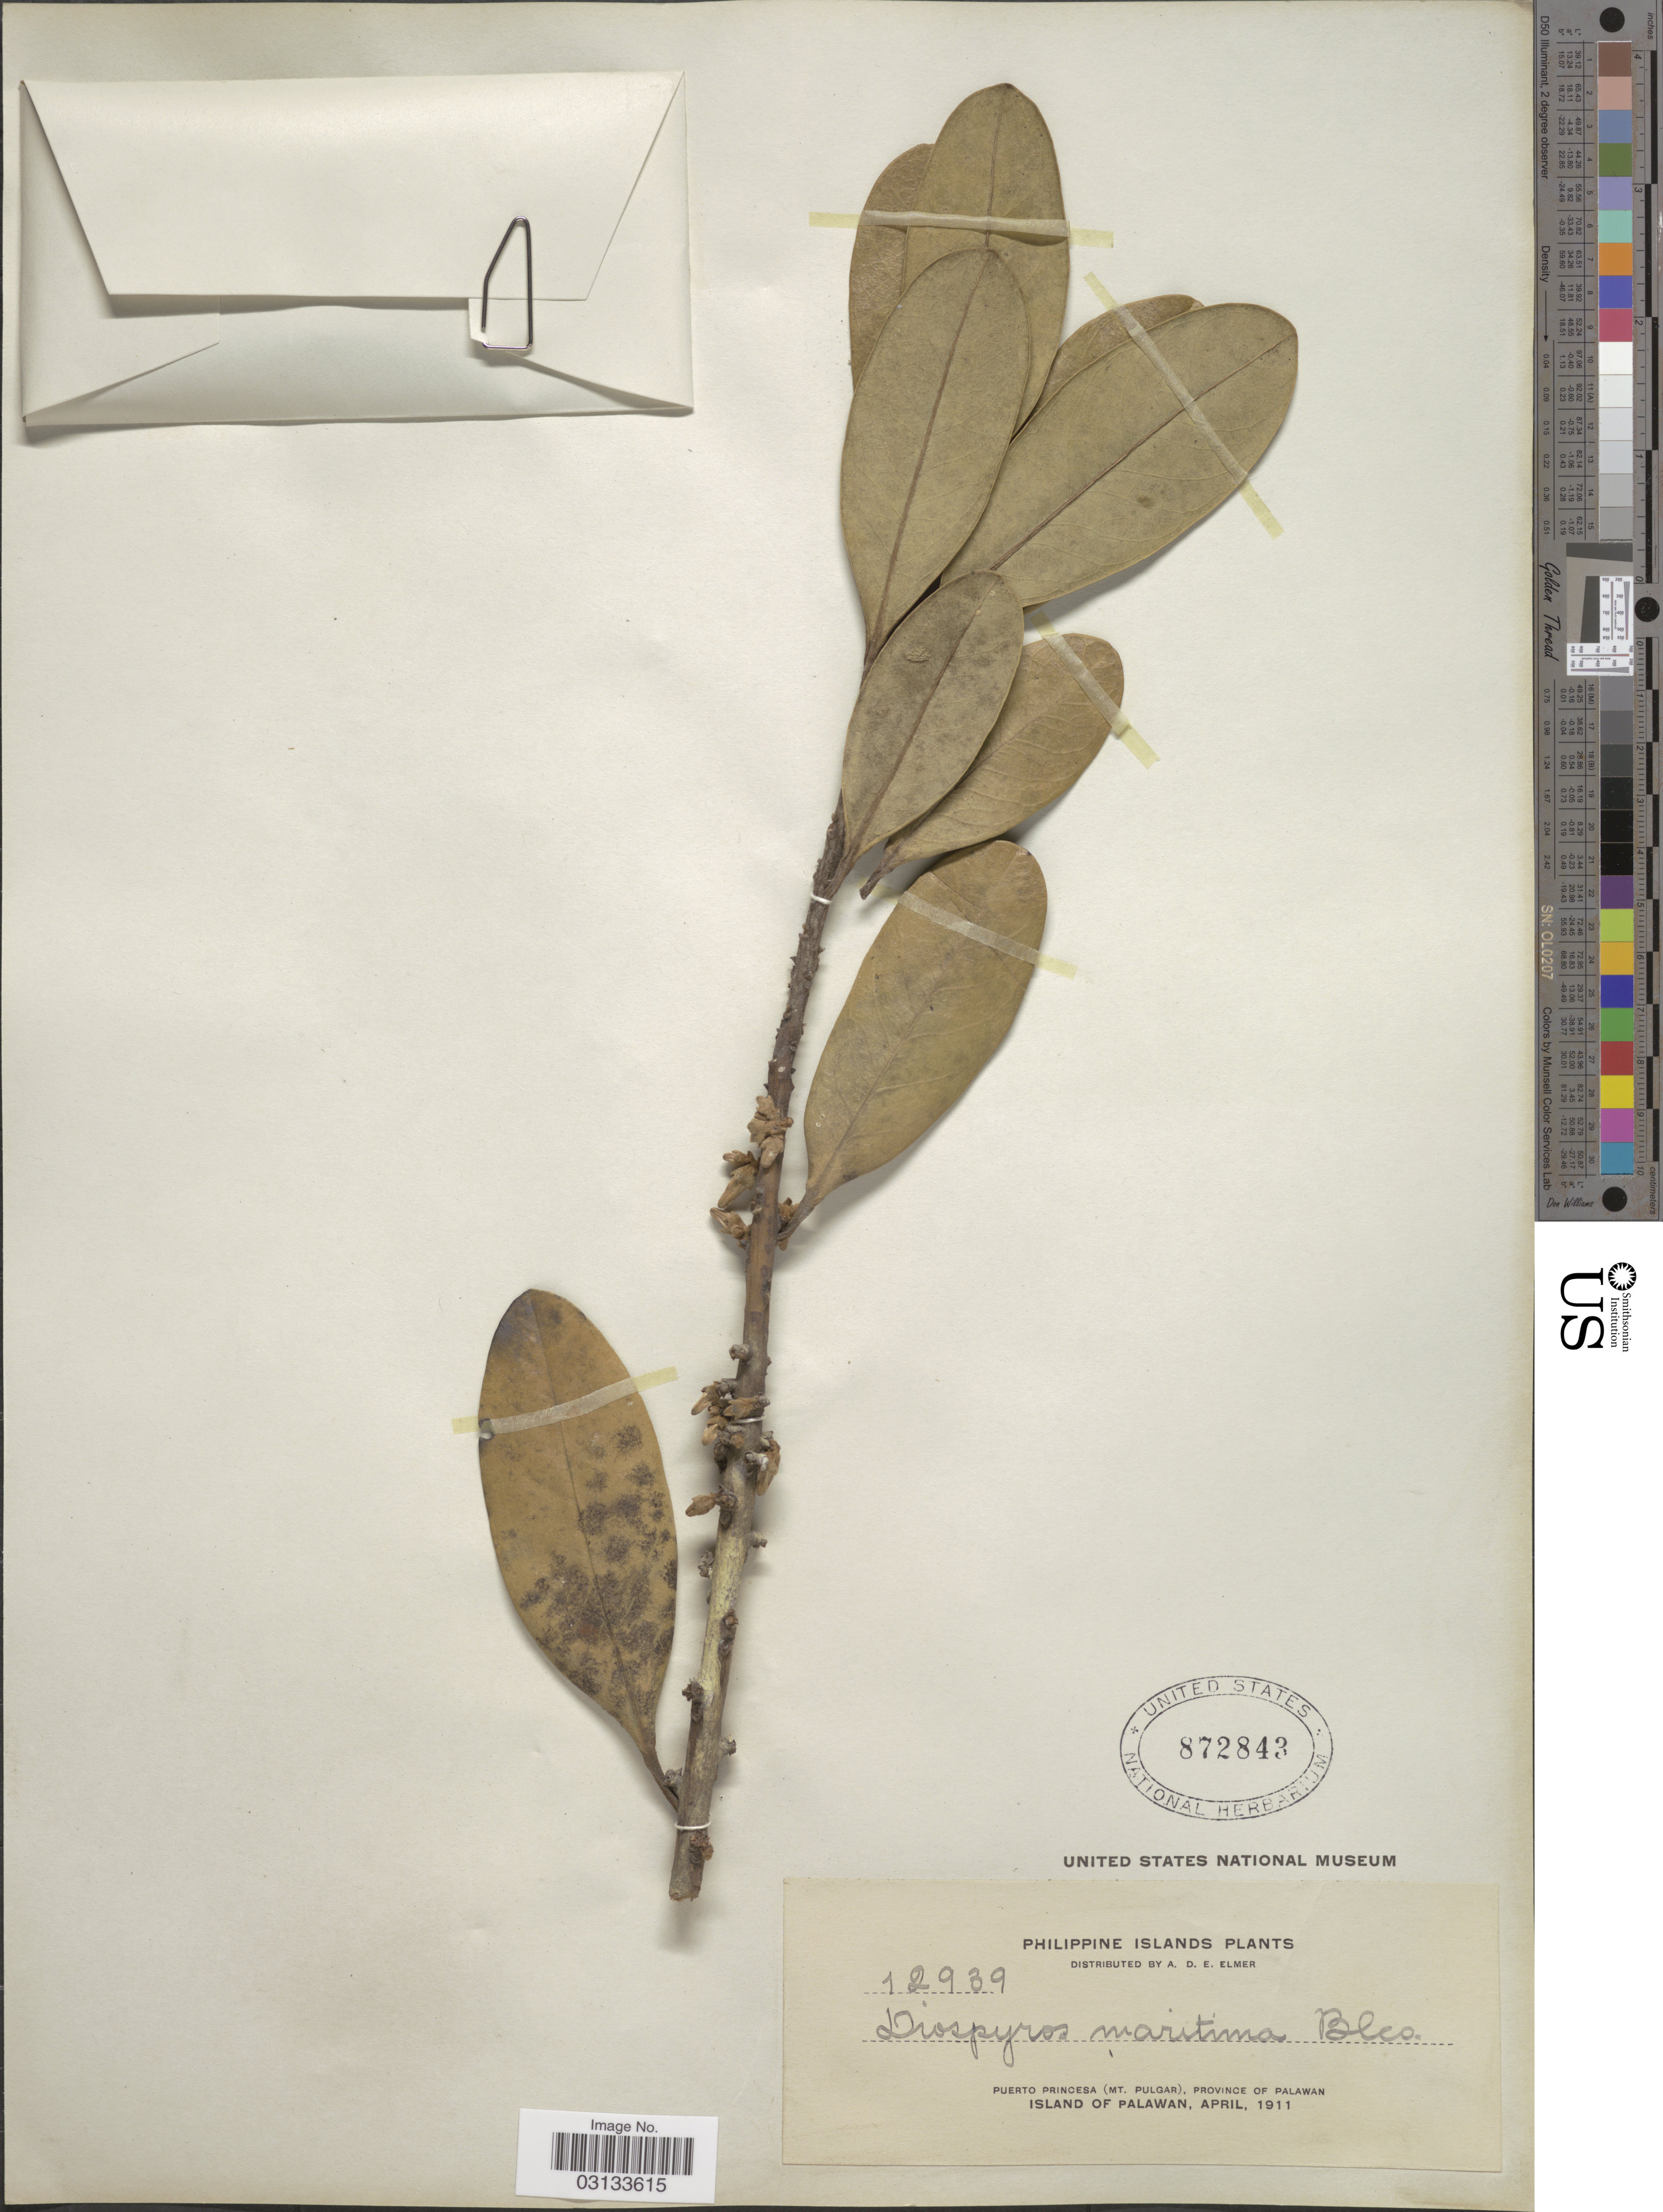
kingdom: Plantae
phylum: Tracheophyta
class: Magnoliopsida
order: Ericales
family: Ebenaceae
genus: Diospyros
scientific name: Diospyros maritima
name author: Blume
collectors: A. D. E. Elmer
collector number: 12939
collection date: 1911-04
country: Philippines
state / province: Mimaropa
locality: Philippine Islands. Puerto Princesa (Mt. Pulgar), Province of Palawan. Island of Palawan.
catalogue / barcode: US 872843